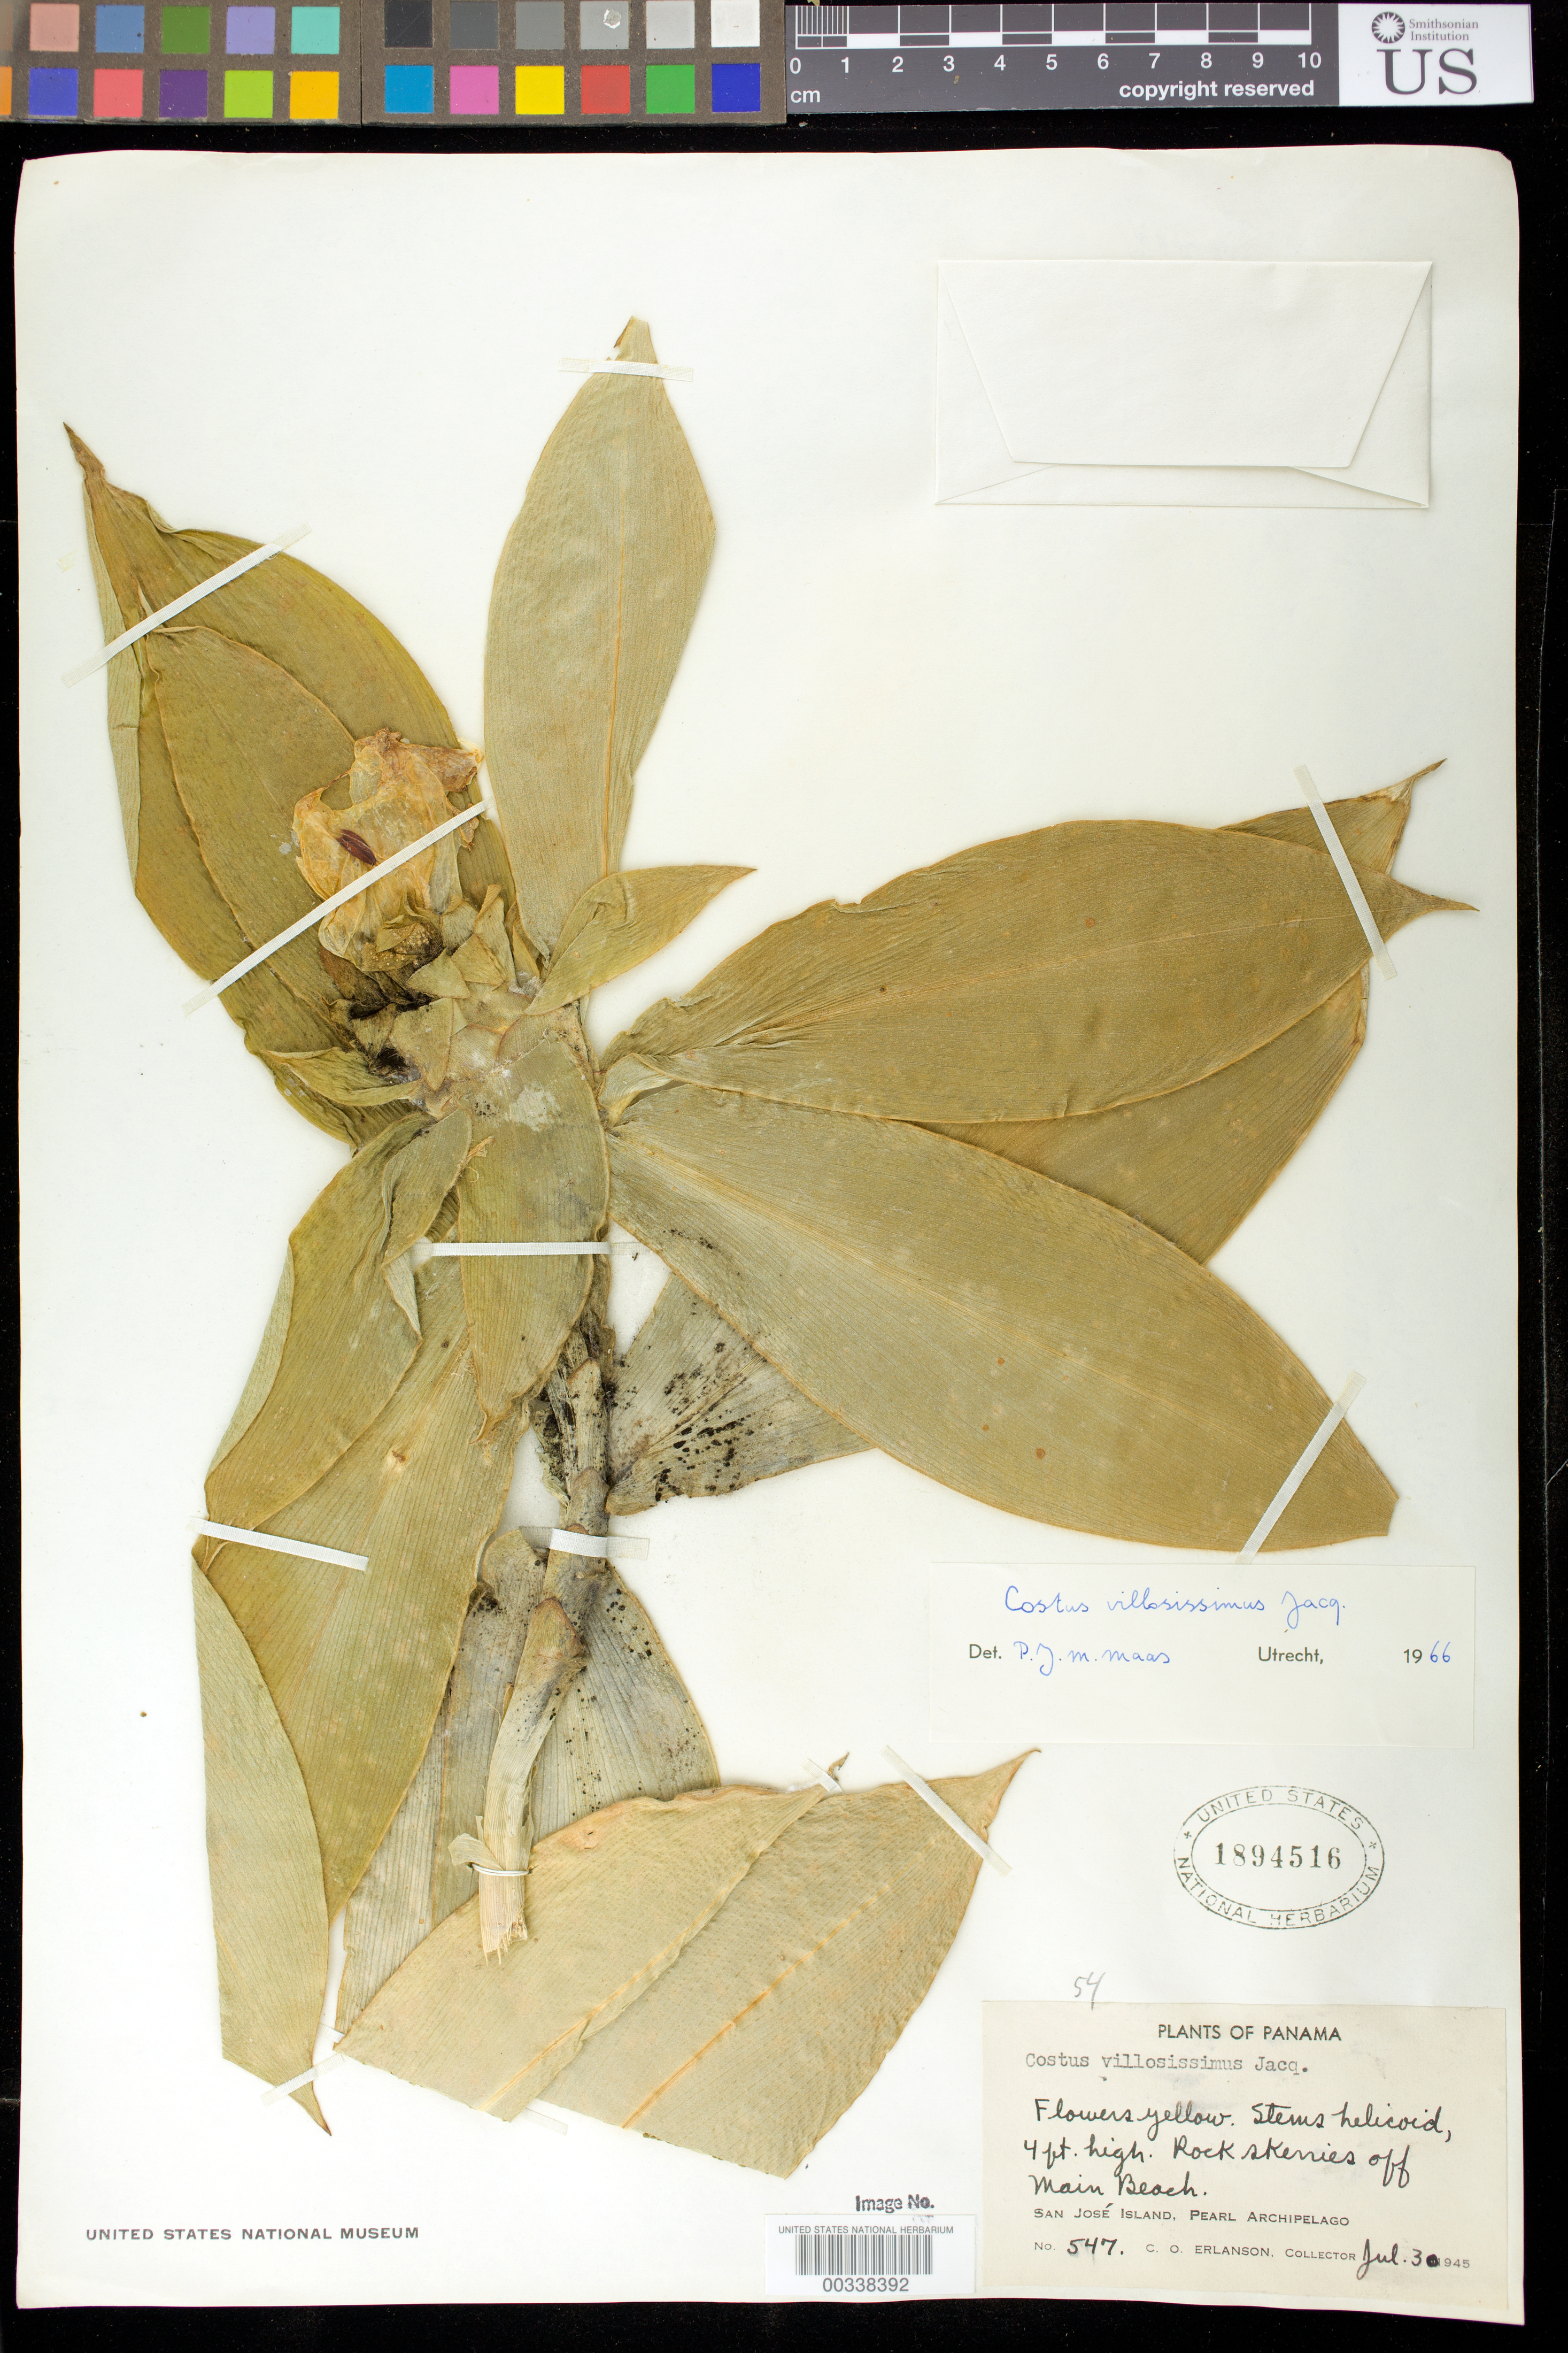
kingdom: Plantae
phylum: Tracheophyta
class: Liliopsida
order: Zingiberales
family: Costaceae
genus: Costus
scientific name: Costus villosissimus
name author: Jacq.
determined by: Maas, Paul J. M.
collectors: C. O. Erlanson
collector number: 547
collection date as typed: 30 Jul 1945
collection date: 1945-07-30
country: Panama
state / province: Panamá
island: San José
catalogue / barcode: US 1894516